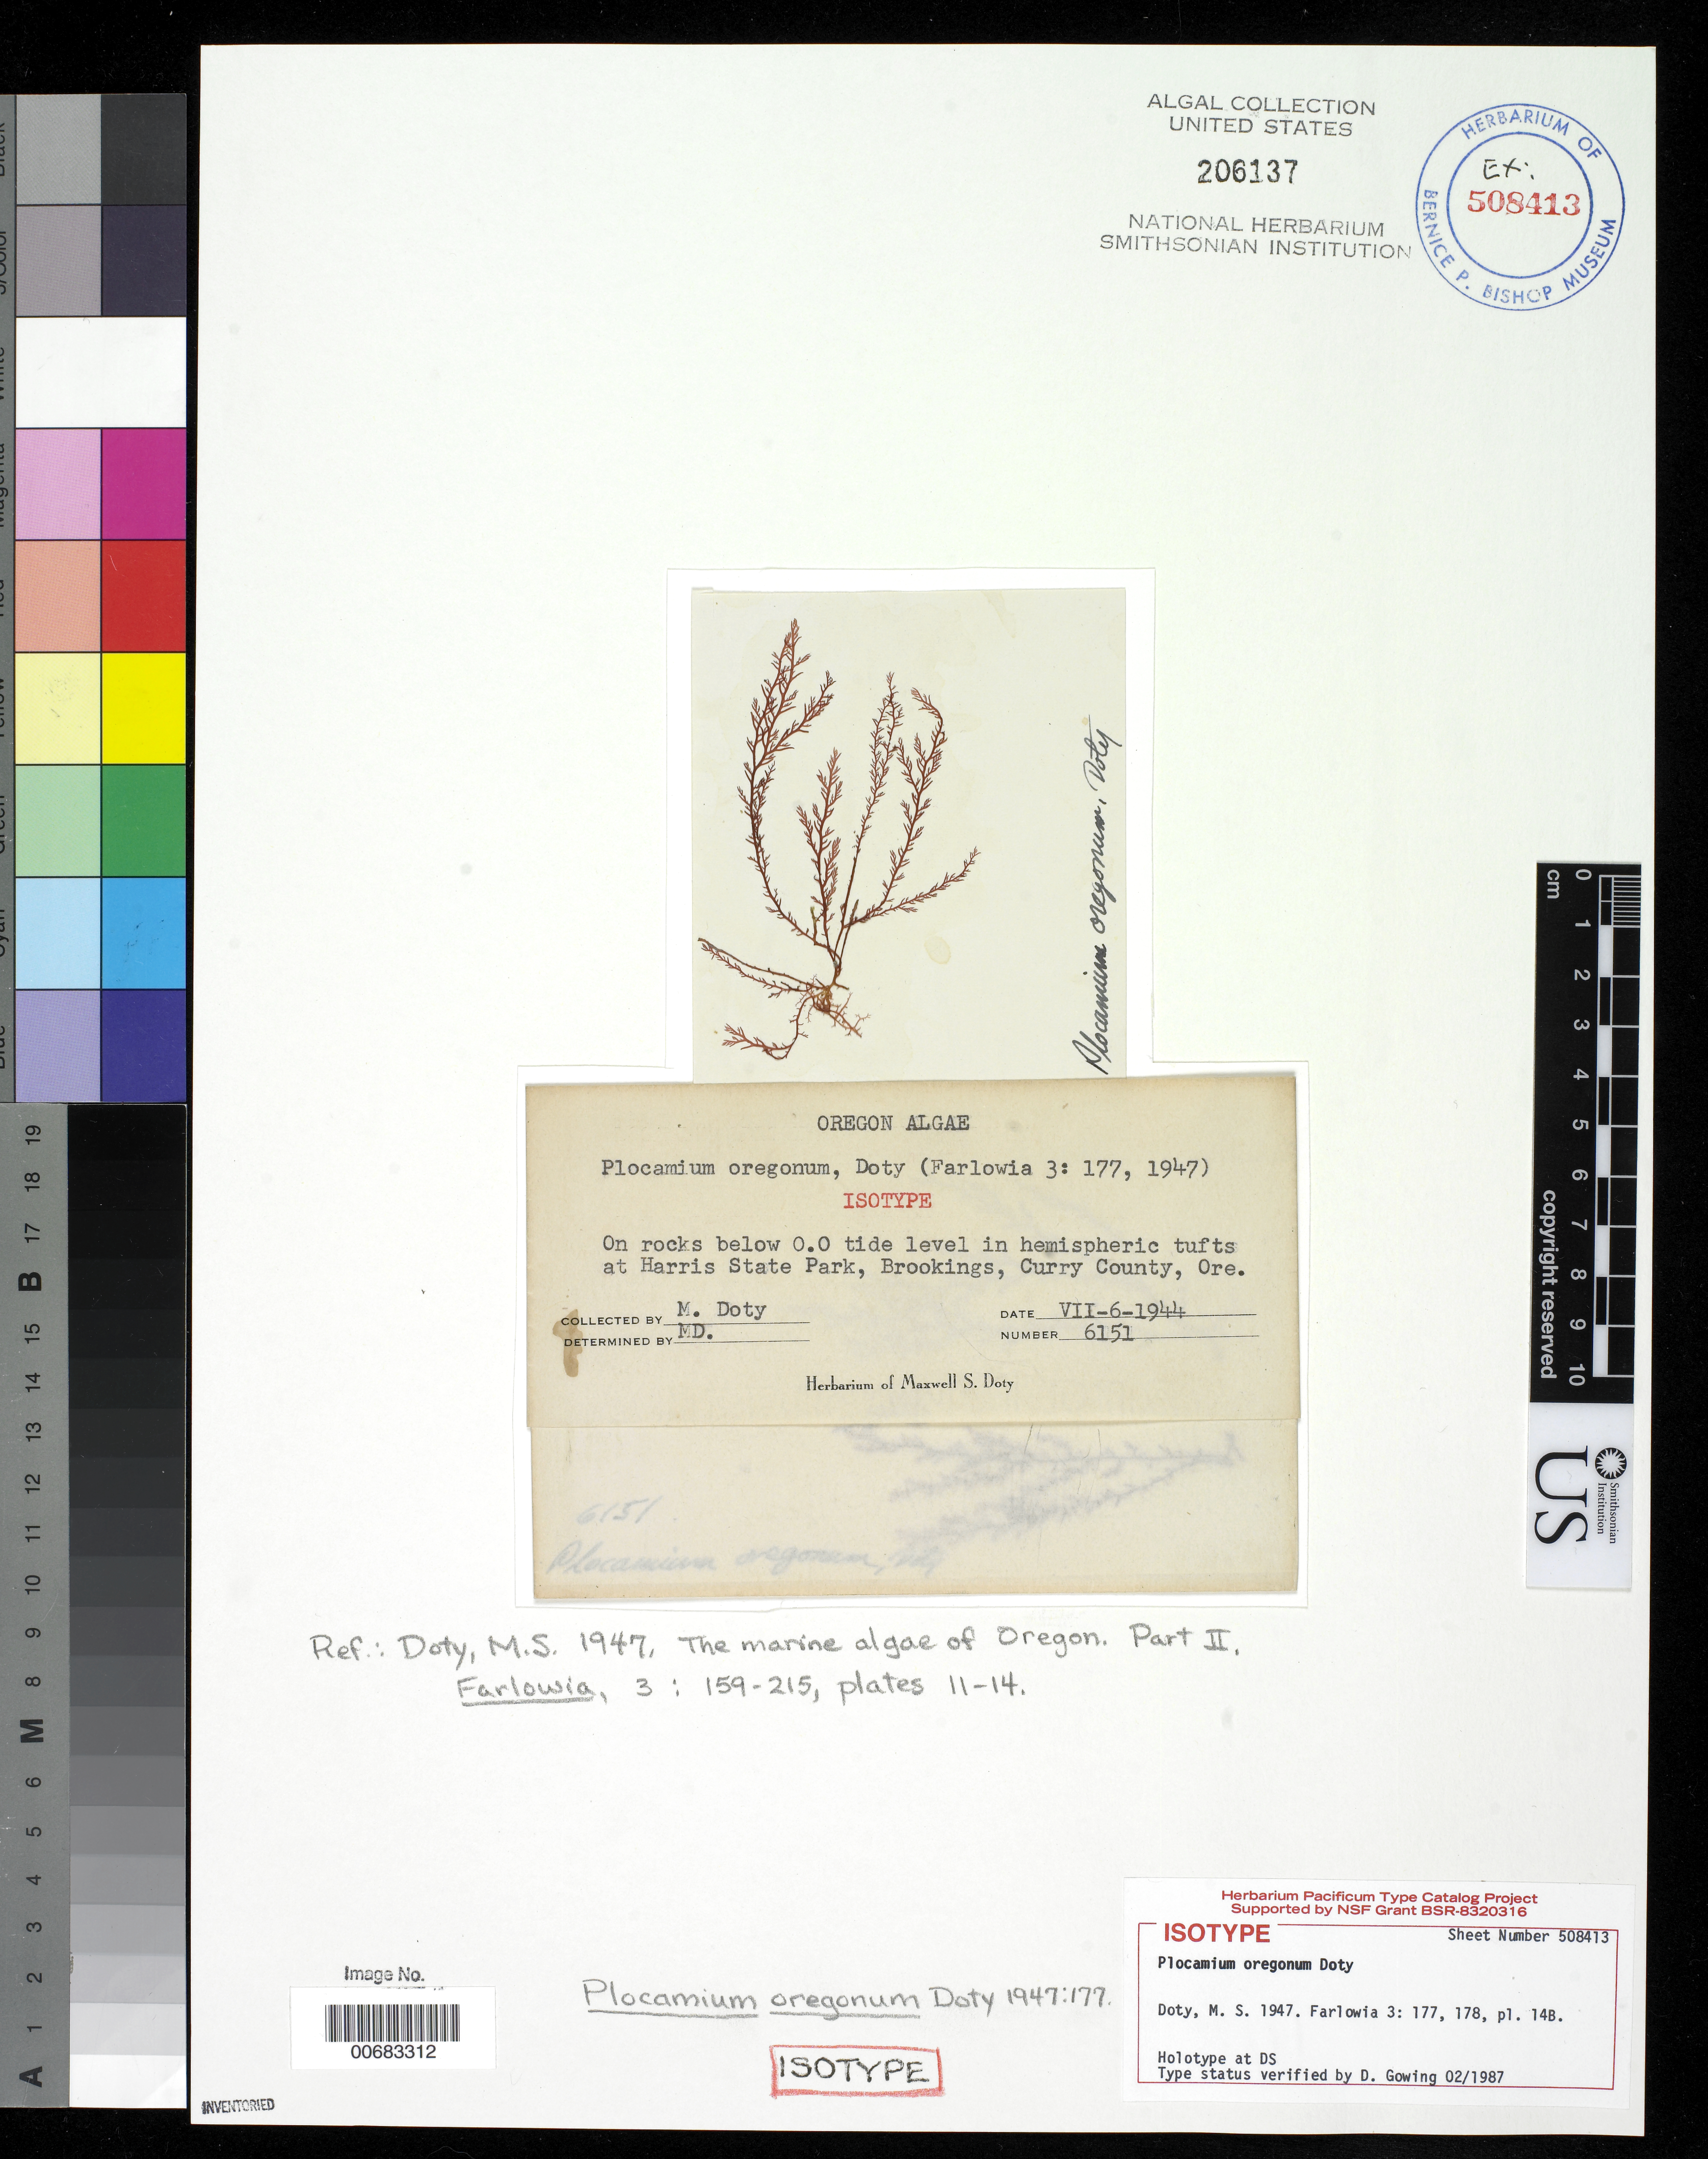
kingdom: Plantae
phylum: Rhodophyta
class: Florideophyceae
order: Plocamiales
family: Plocamiaceae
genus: Plocamium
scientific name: Plocamium oregonum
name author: Doty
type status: Isotype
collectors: M. S. Doty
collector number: MSD 6151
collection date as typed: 06 Jul 1944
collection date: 1944-07-06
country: United States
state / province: Oregon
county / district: Curry County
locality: Harris State Park, Brookings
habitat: On rocks below 0.0 tide level in hemispheric tufts.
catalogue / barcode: US 206137